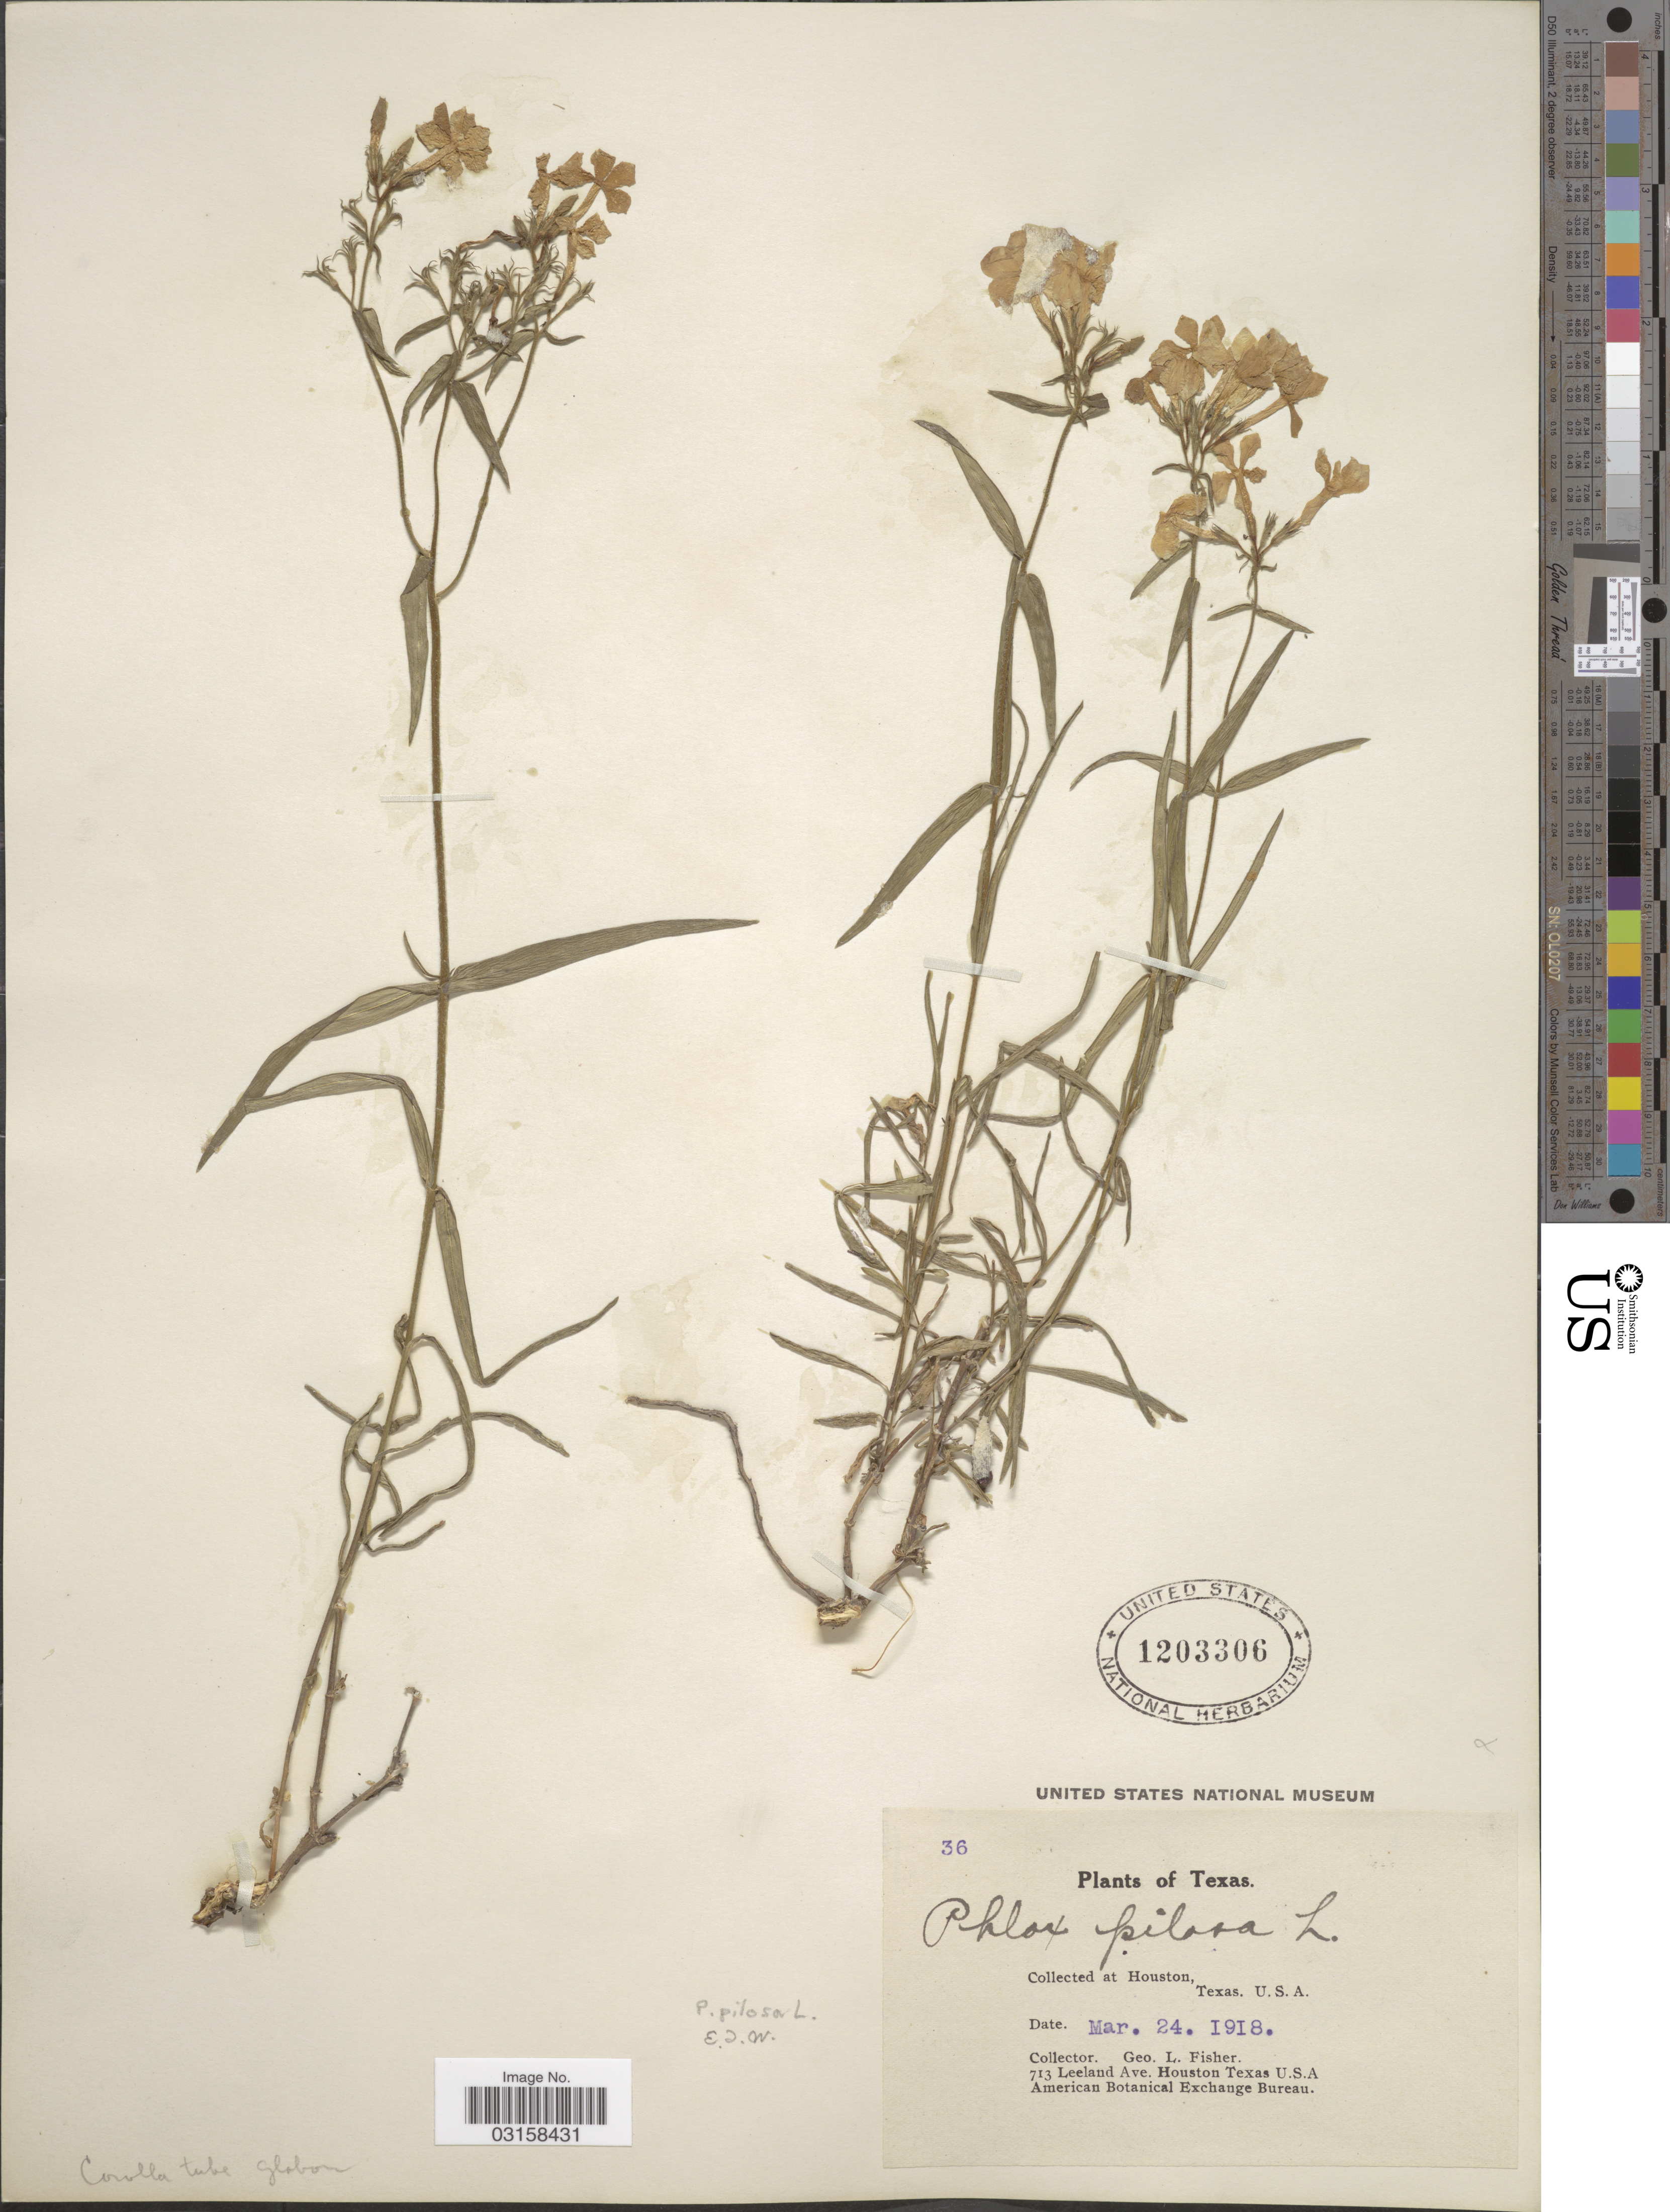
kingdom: Plantae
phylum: Tracheophyta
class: Magnoliopsida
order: Ericales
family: Polemoniaceae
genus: Phlox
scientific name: Phlox pilosa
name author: L.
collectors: G. L. Fisher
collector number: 36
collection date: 1918-03-24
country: United States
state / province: Texas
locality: Houston, Texas, U. S. A.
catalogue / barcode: US 1203306